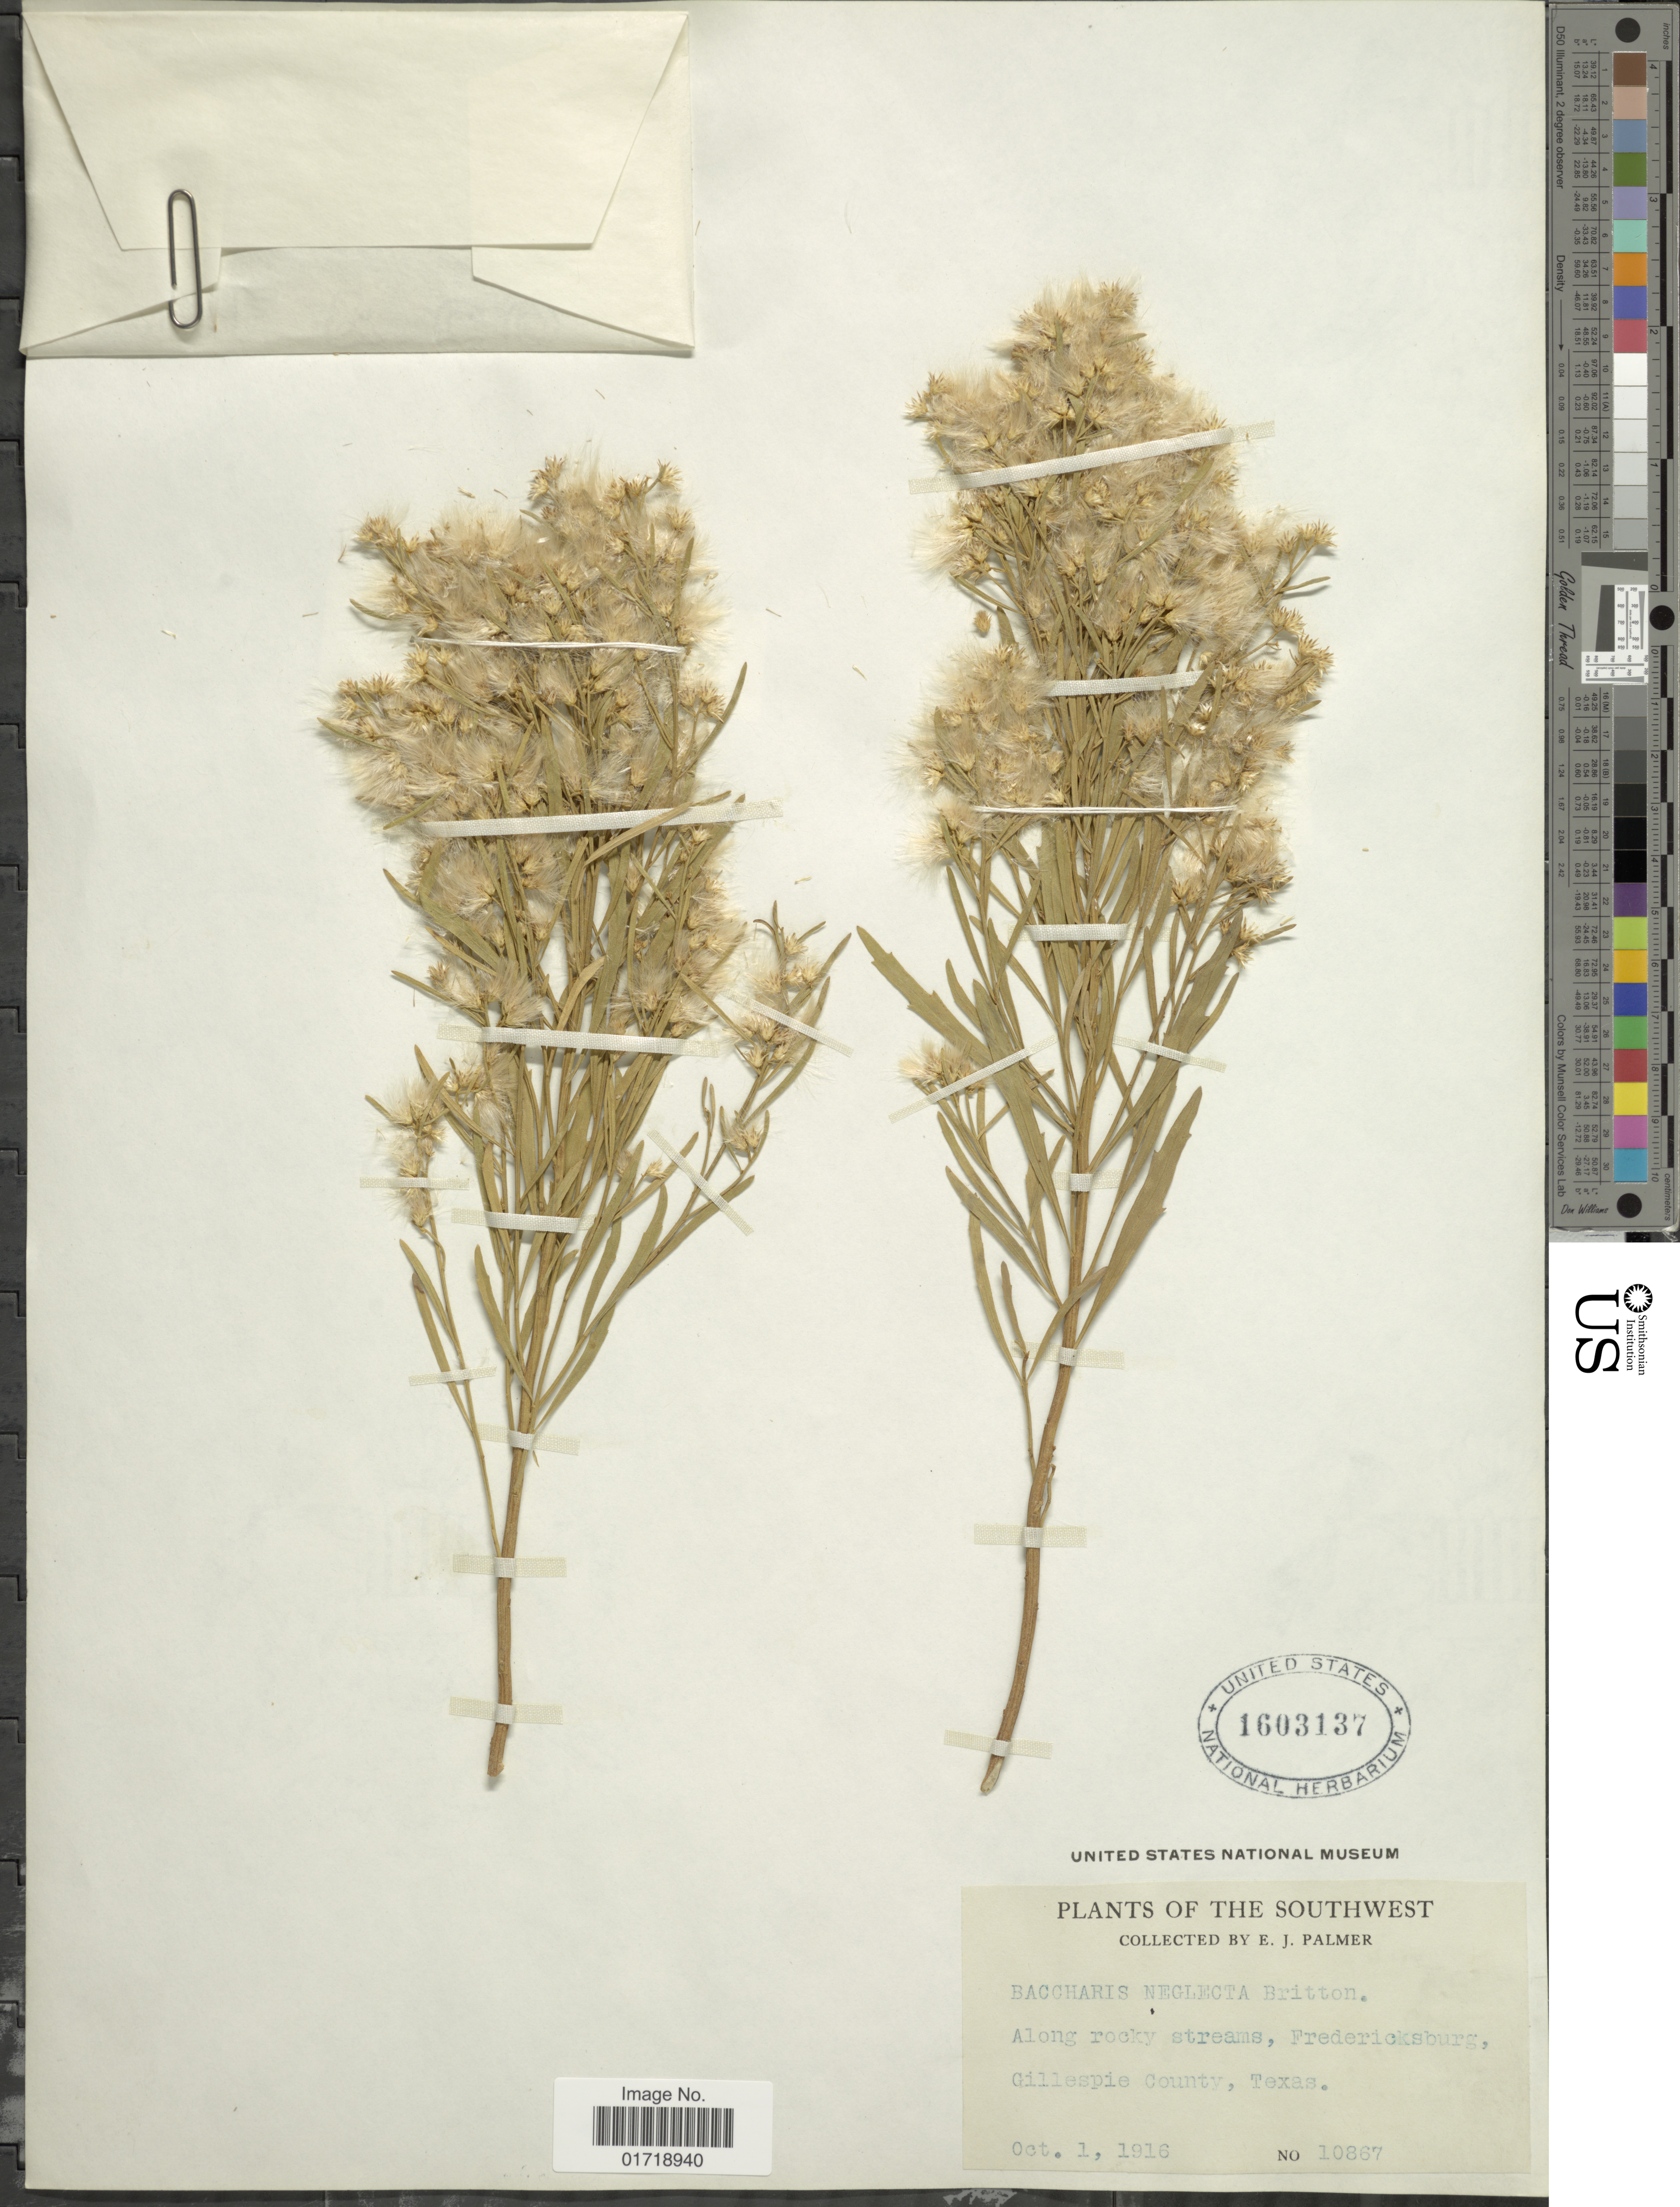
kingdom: Plantae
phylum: Tracheophyta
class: Magnoliopsida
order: Asterales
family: Asteraceae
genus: Baccharis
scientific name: Baccharis neglecta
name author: Britton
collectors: E. J. Palmer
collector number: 10867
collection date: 1916-10-01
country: United States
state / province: Texas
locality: The Southwest, Along rocky streams, Fredericksburg, Gillespie County, Texas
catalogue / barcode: US 1603137